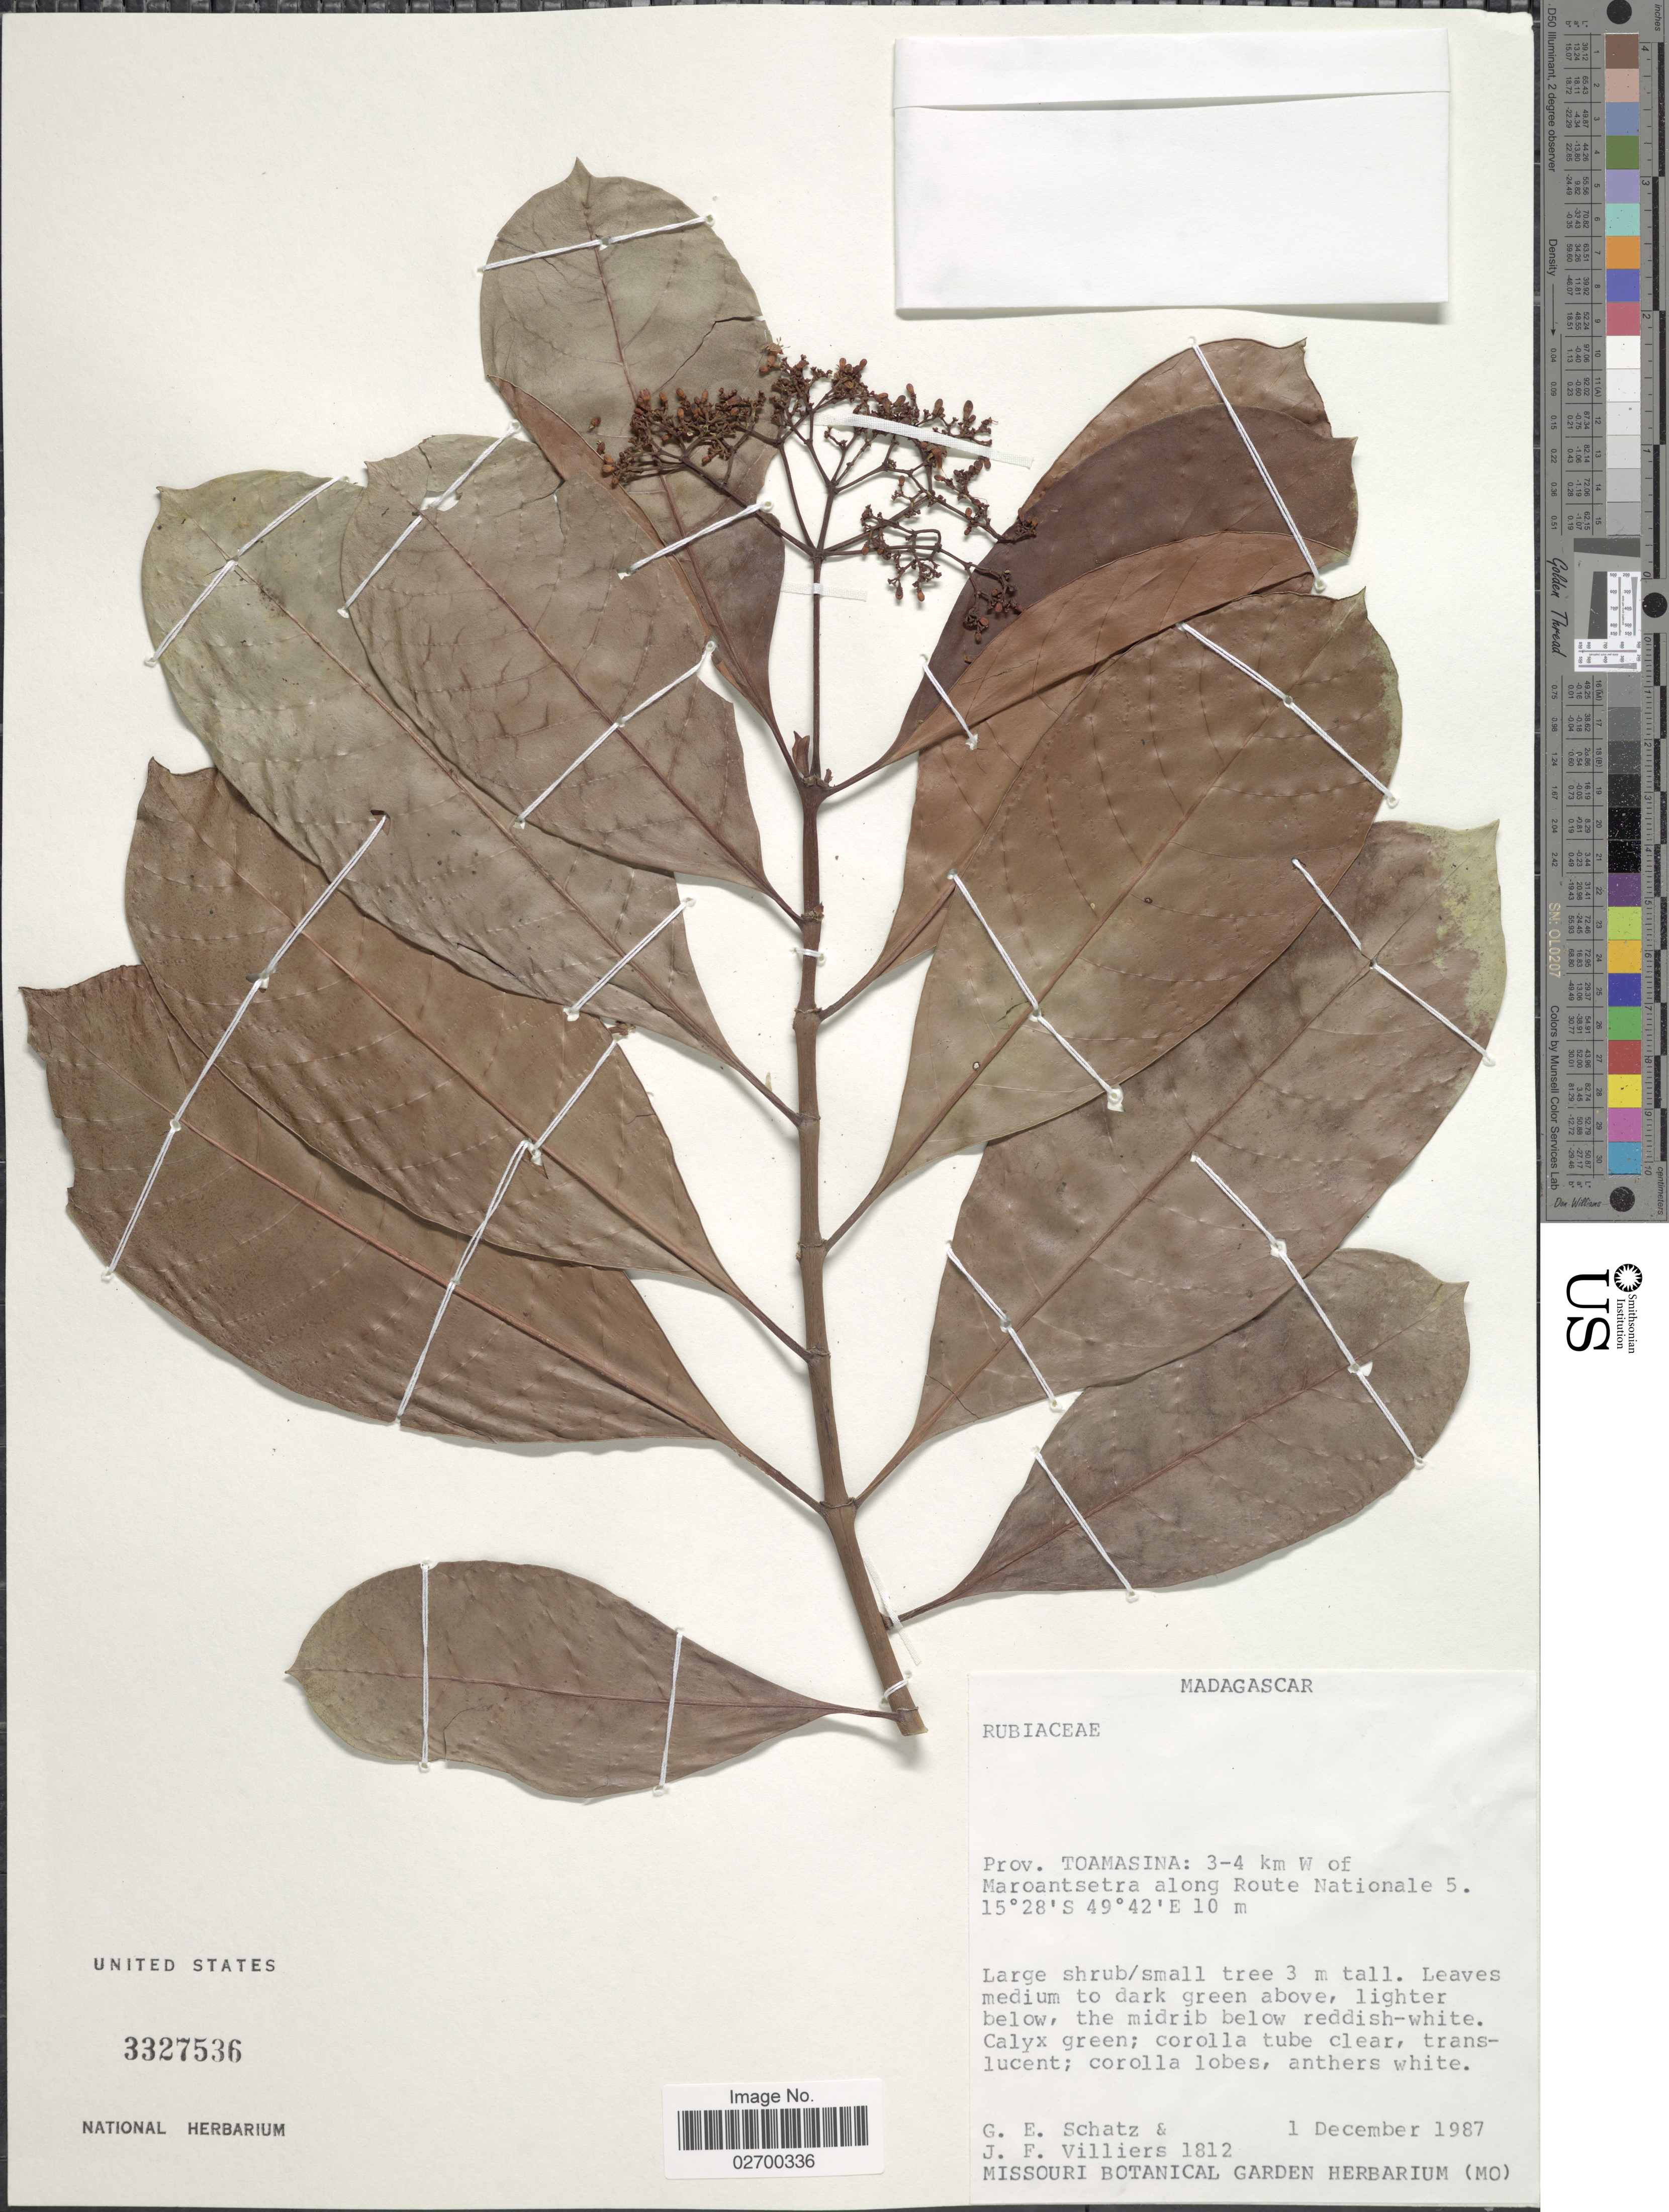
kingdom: Plantae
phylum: Tracheophyta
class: Magnoliopsida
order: Gentianales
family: Rubiaceae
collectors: G. Schatz & J. Villiers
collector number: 1812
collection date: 1987-12-01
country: Madagascar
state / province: Analanjirofo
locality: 3-4 km W of Maroantsetra along Route Nationale 5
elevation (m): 10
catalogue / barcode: US 3327536